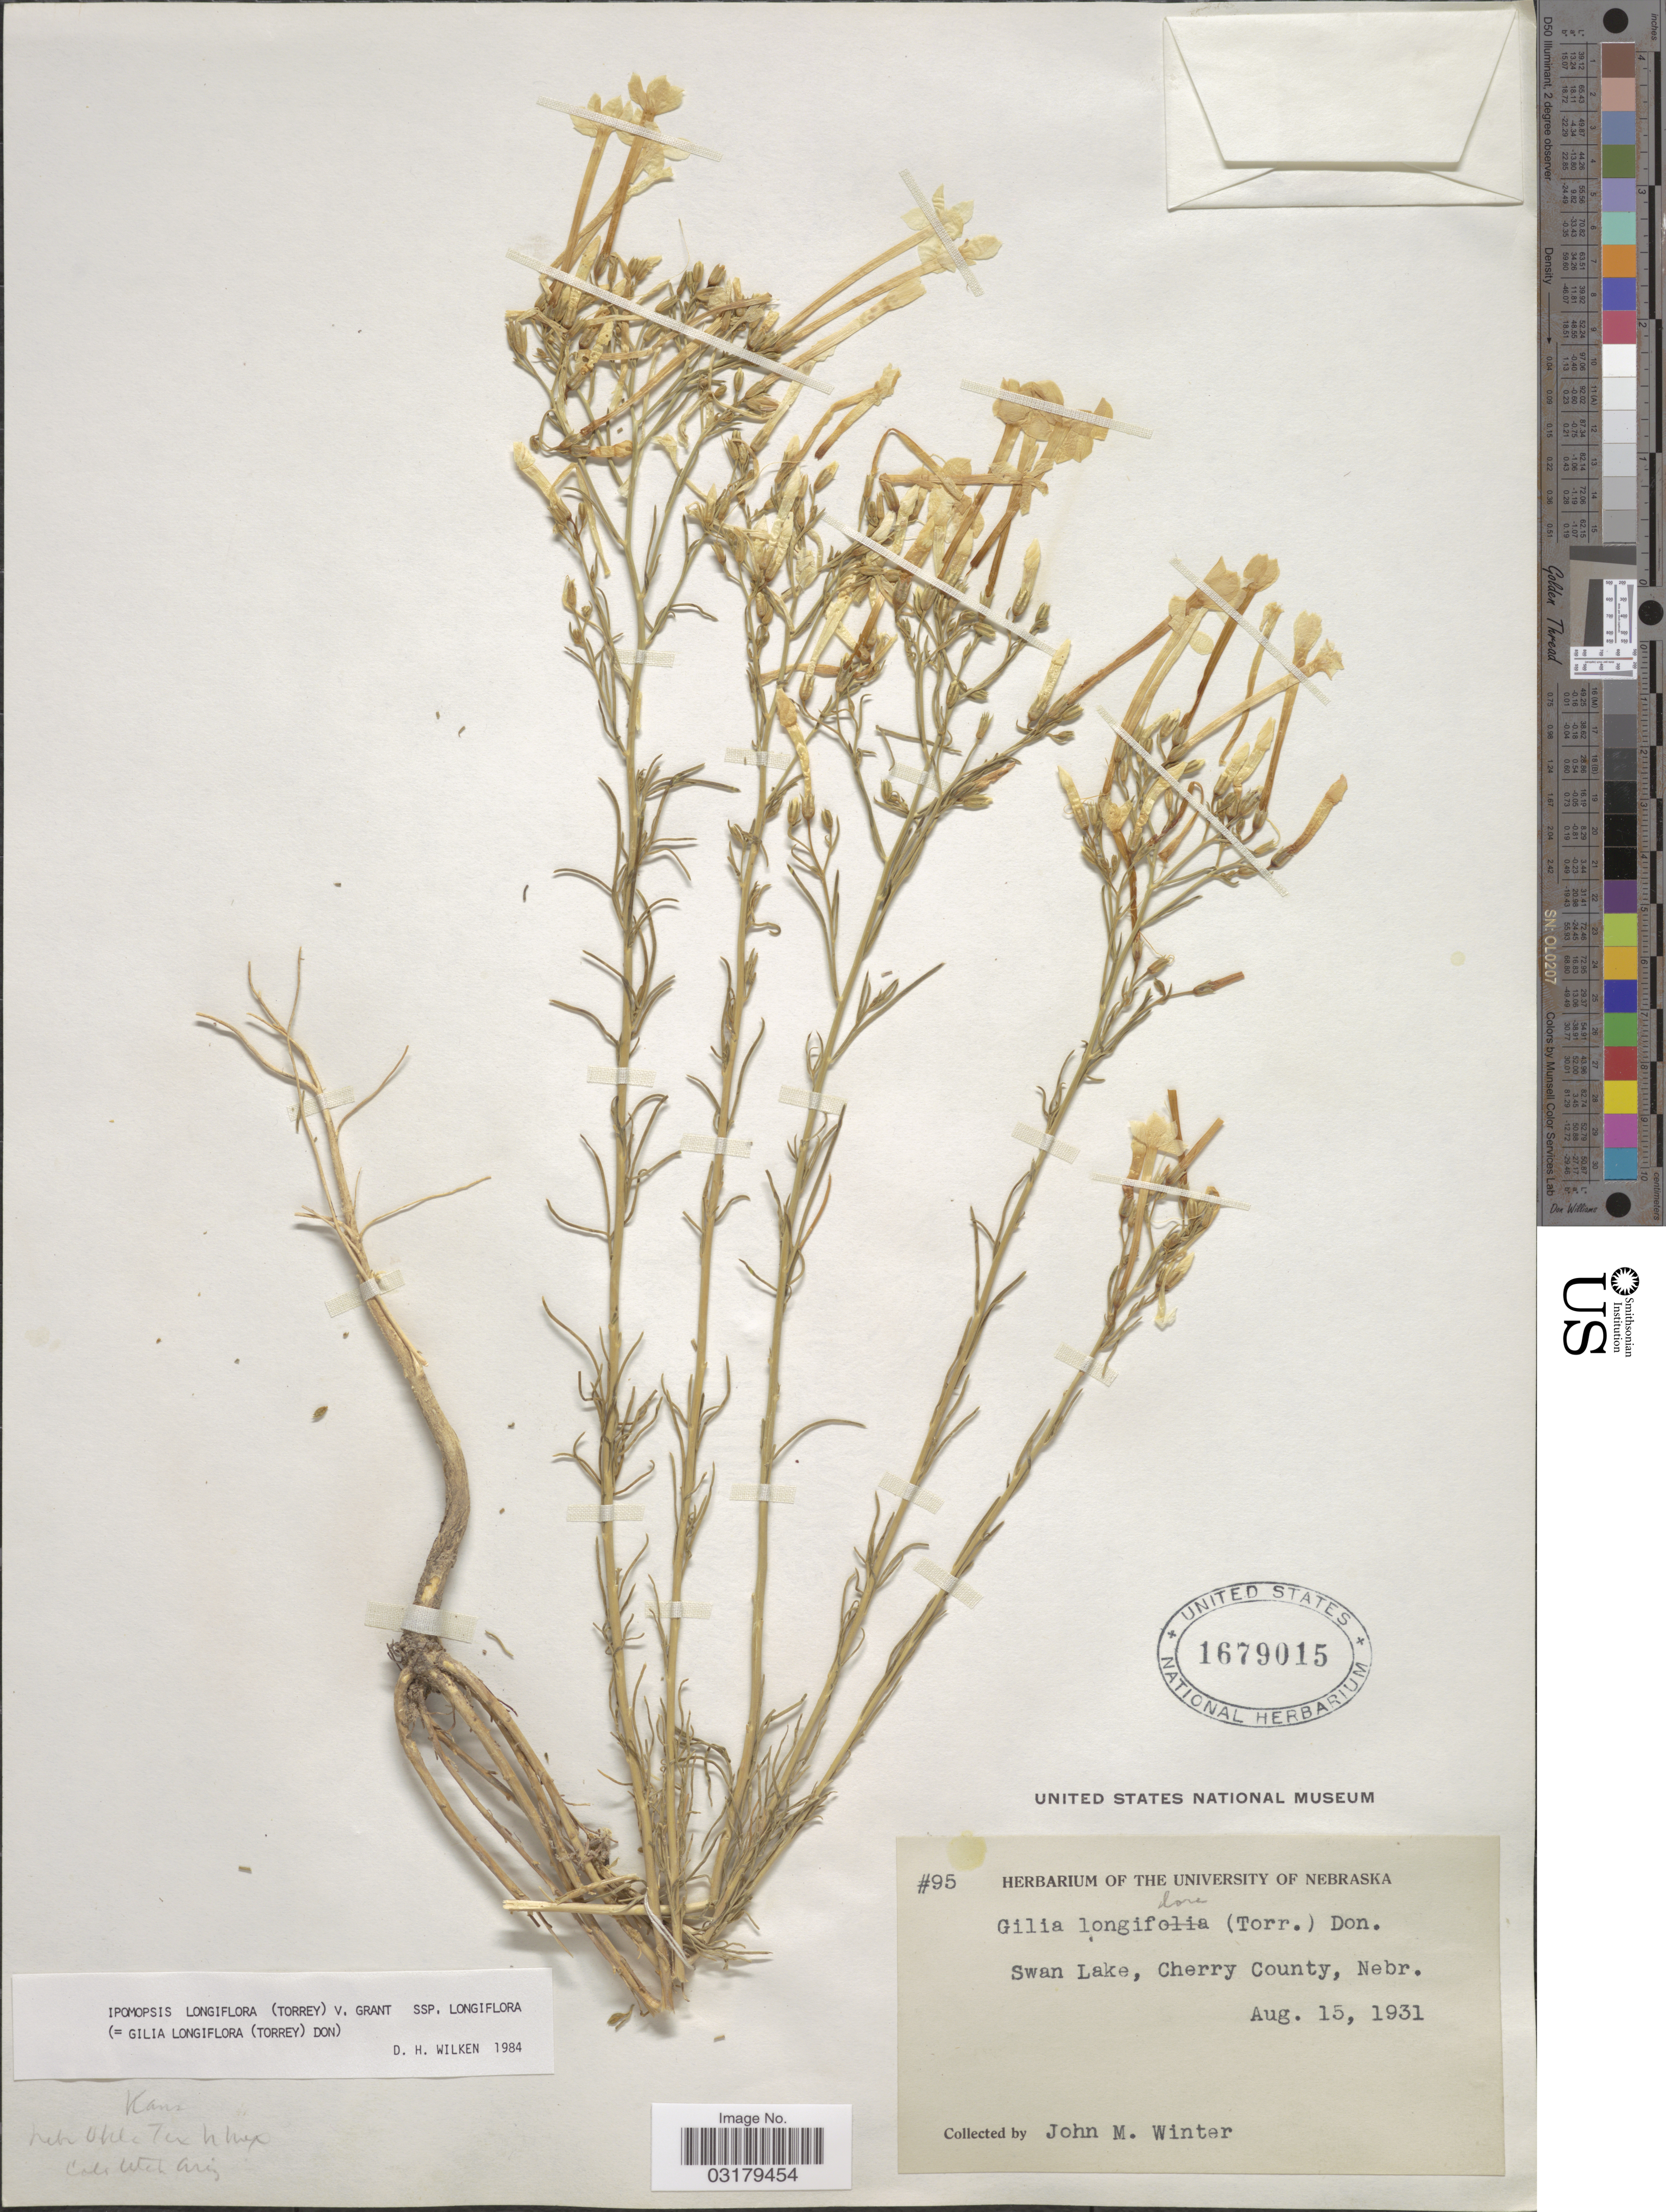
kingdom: Plantae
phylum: Tracheophyta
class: Magnoliopsida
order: Ericales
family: Polemoniaceae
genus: Ipomopsis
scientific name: Ipomopsis longiflora subsp. longiflora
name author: (Torr.) V.E. Grant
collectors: J. M. Winter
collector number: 95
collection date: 1931-08-15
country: United States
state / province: Nebraska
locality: Swan Lake, Cherry County.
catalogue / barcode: US 1679015